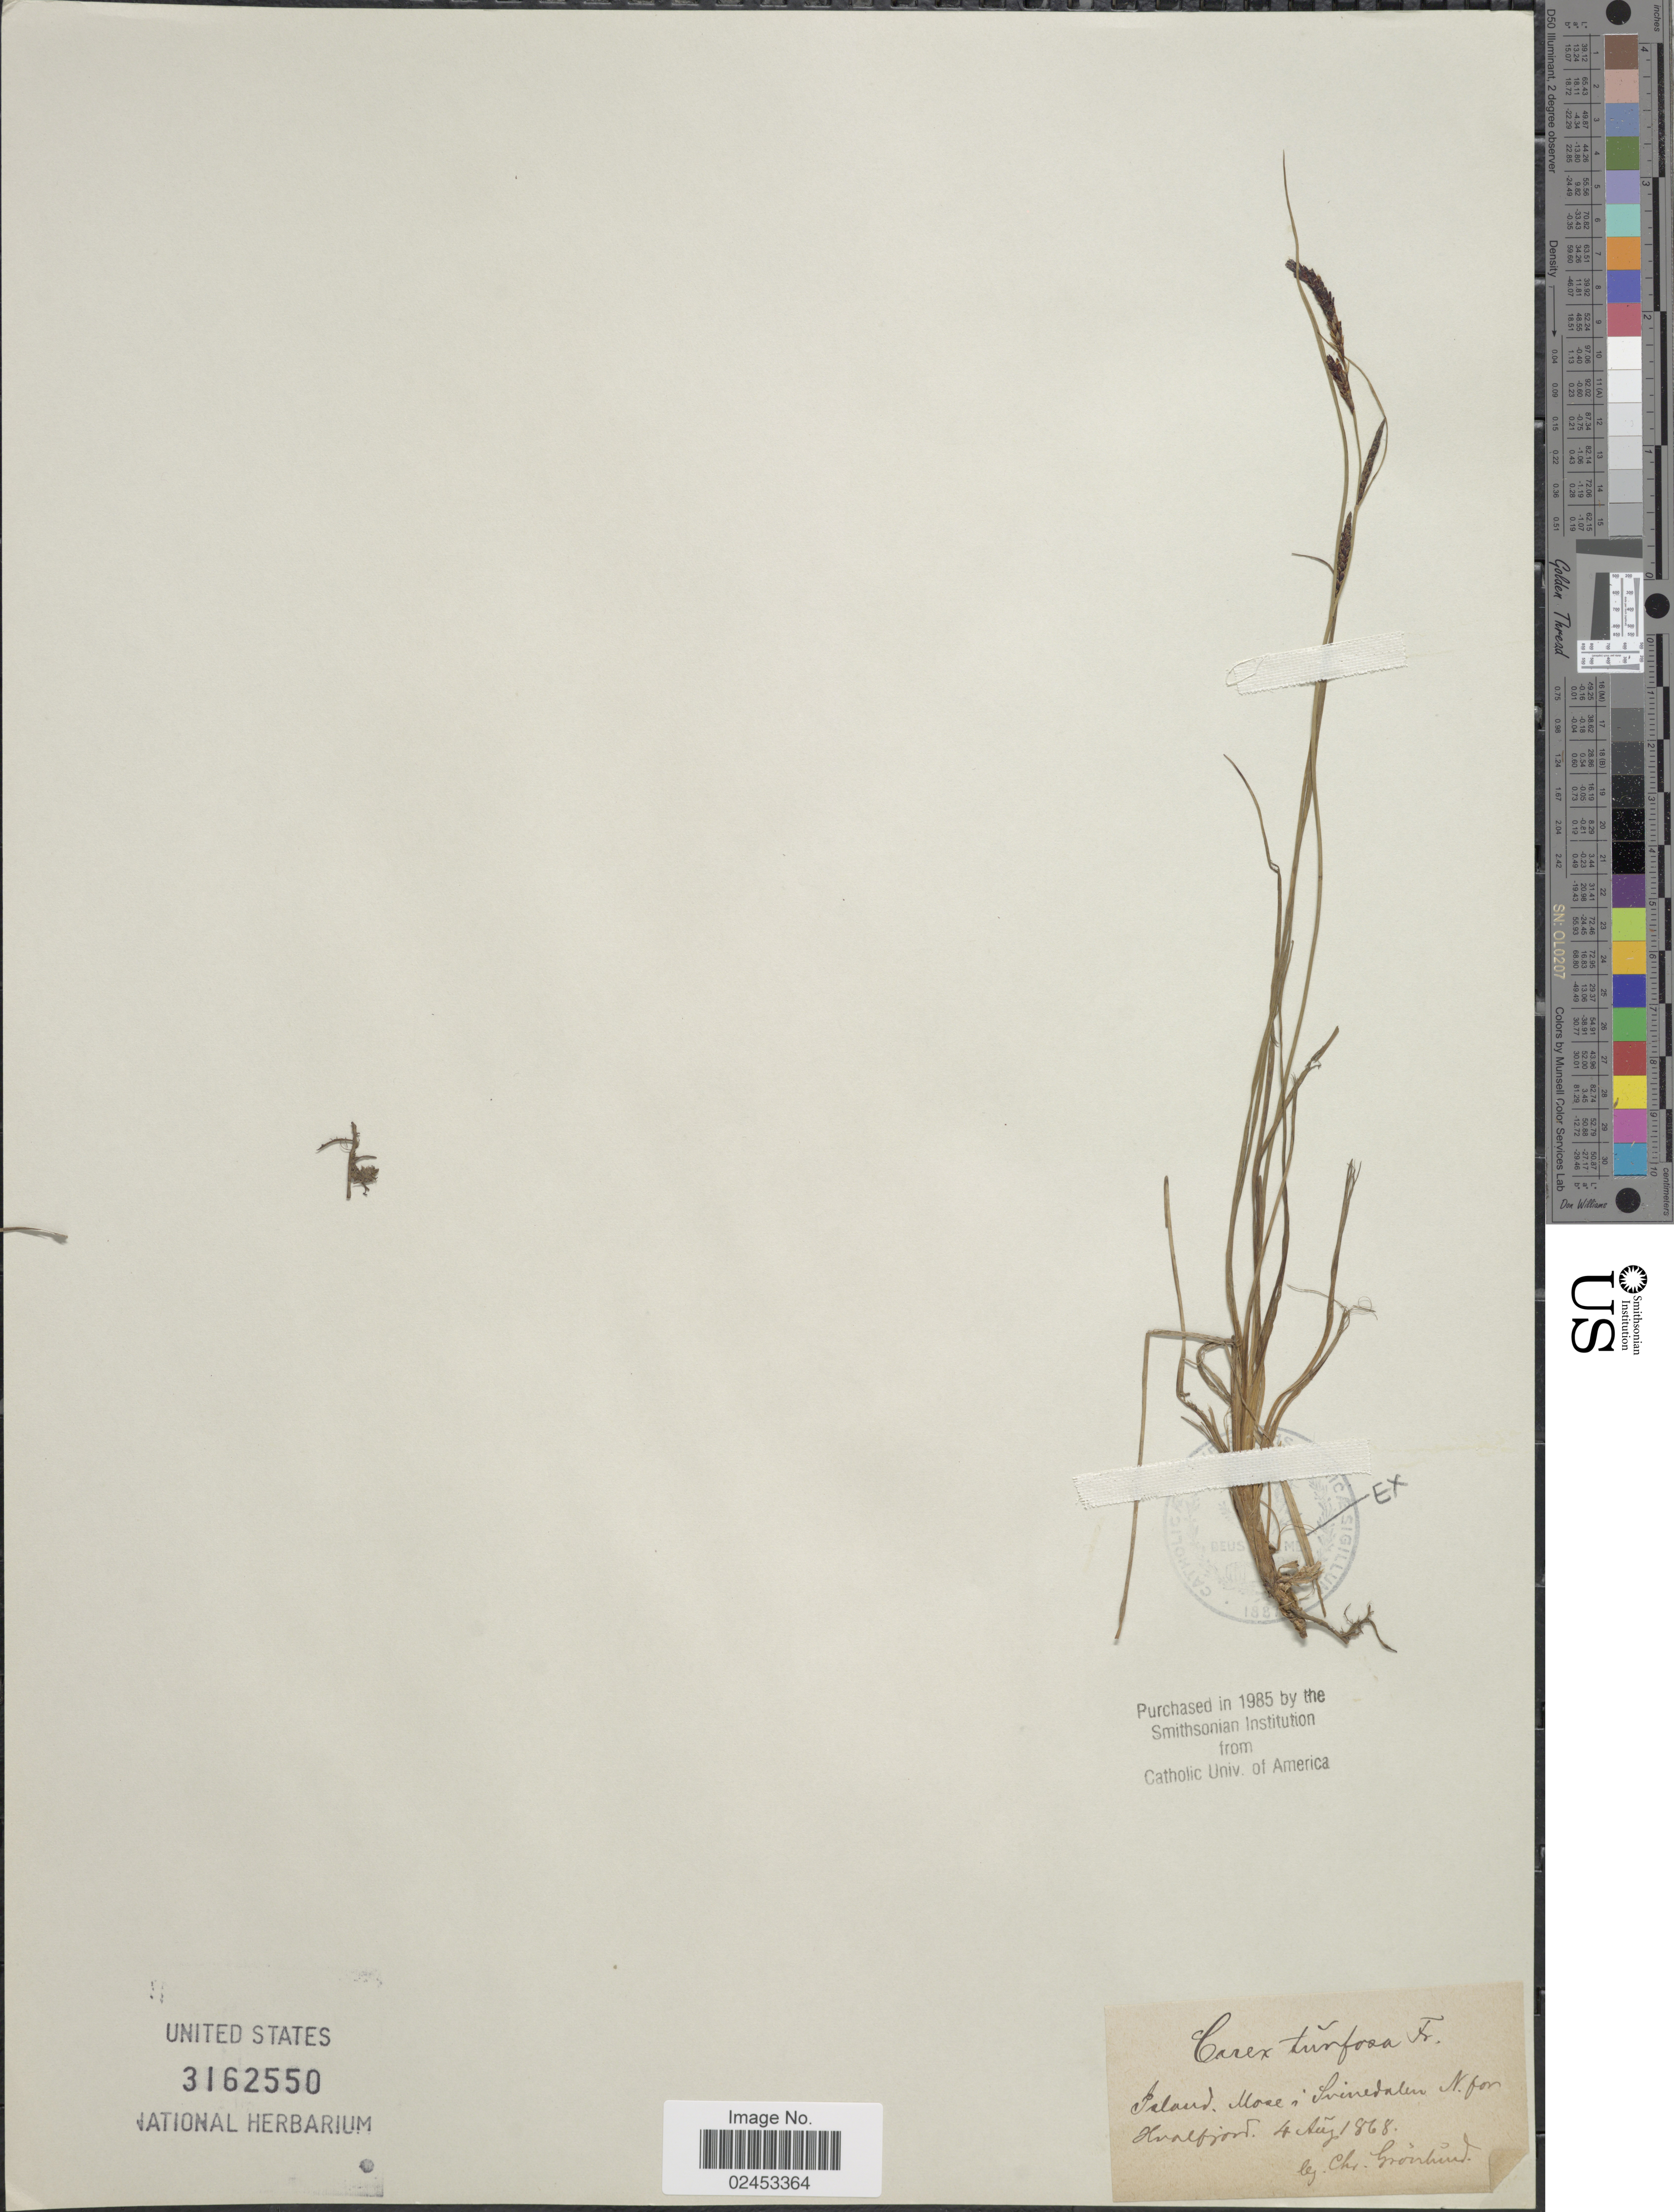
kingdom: Plantae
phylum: Tracheophyta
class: Liliopsida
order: Poales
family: Cyperaceae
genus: Carex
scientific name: Carex x turfosa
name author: Fr.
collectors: C. Gronlund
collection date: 1868-08-04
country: Norway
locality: Island Mose in Svinedalen N [illegible text]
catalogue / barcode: US 3162550